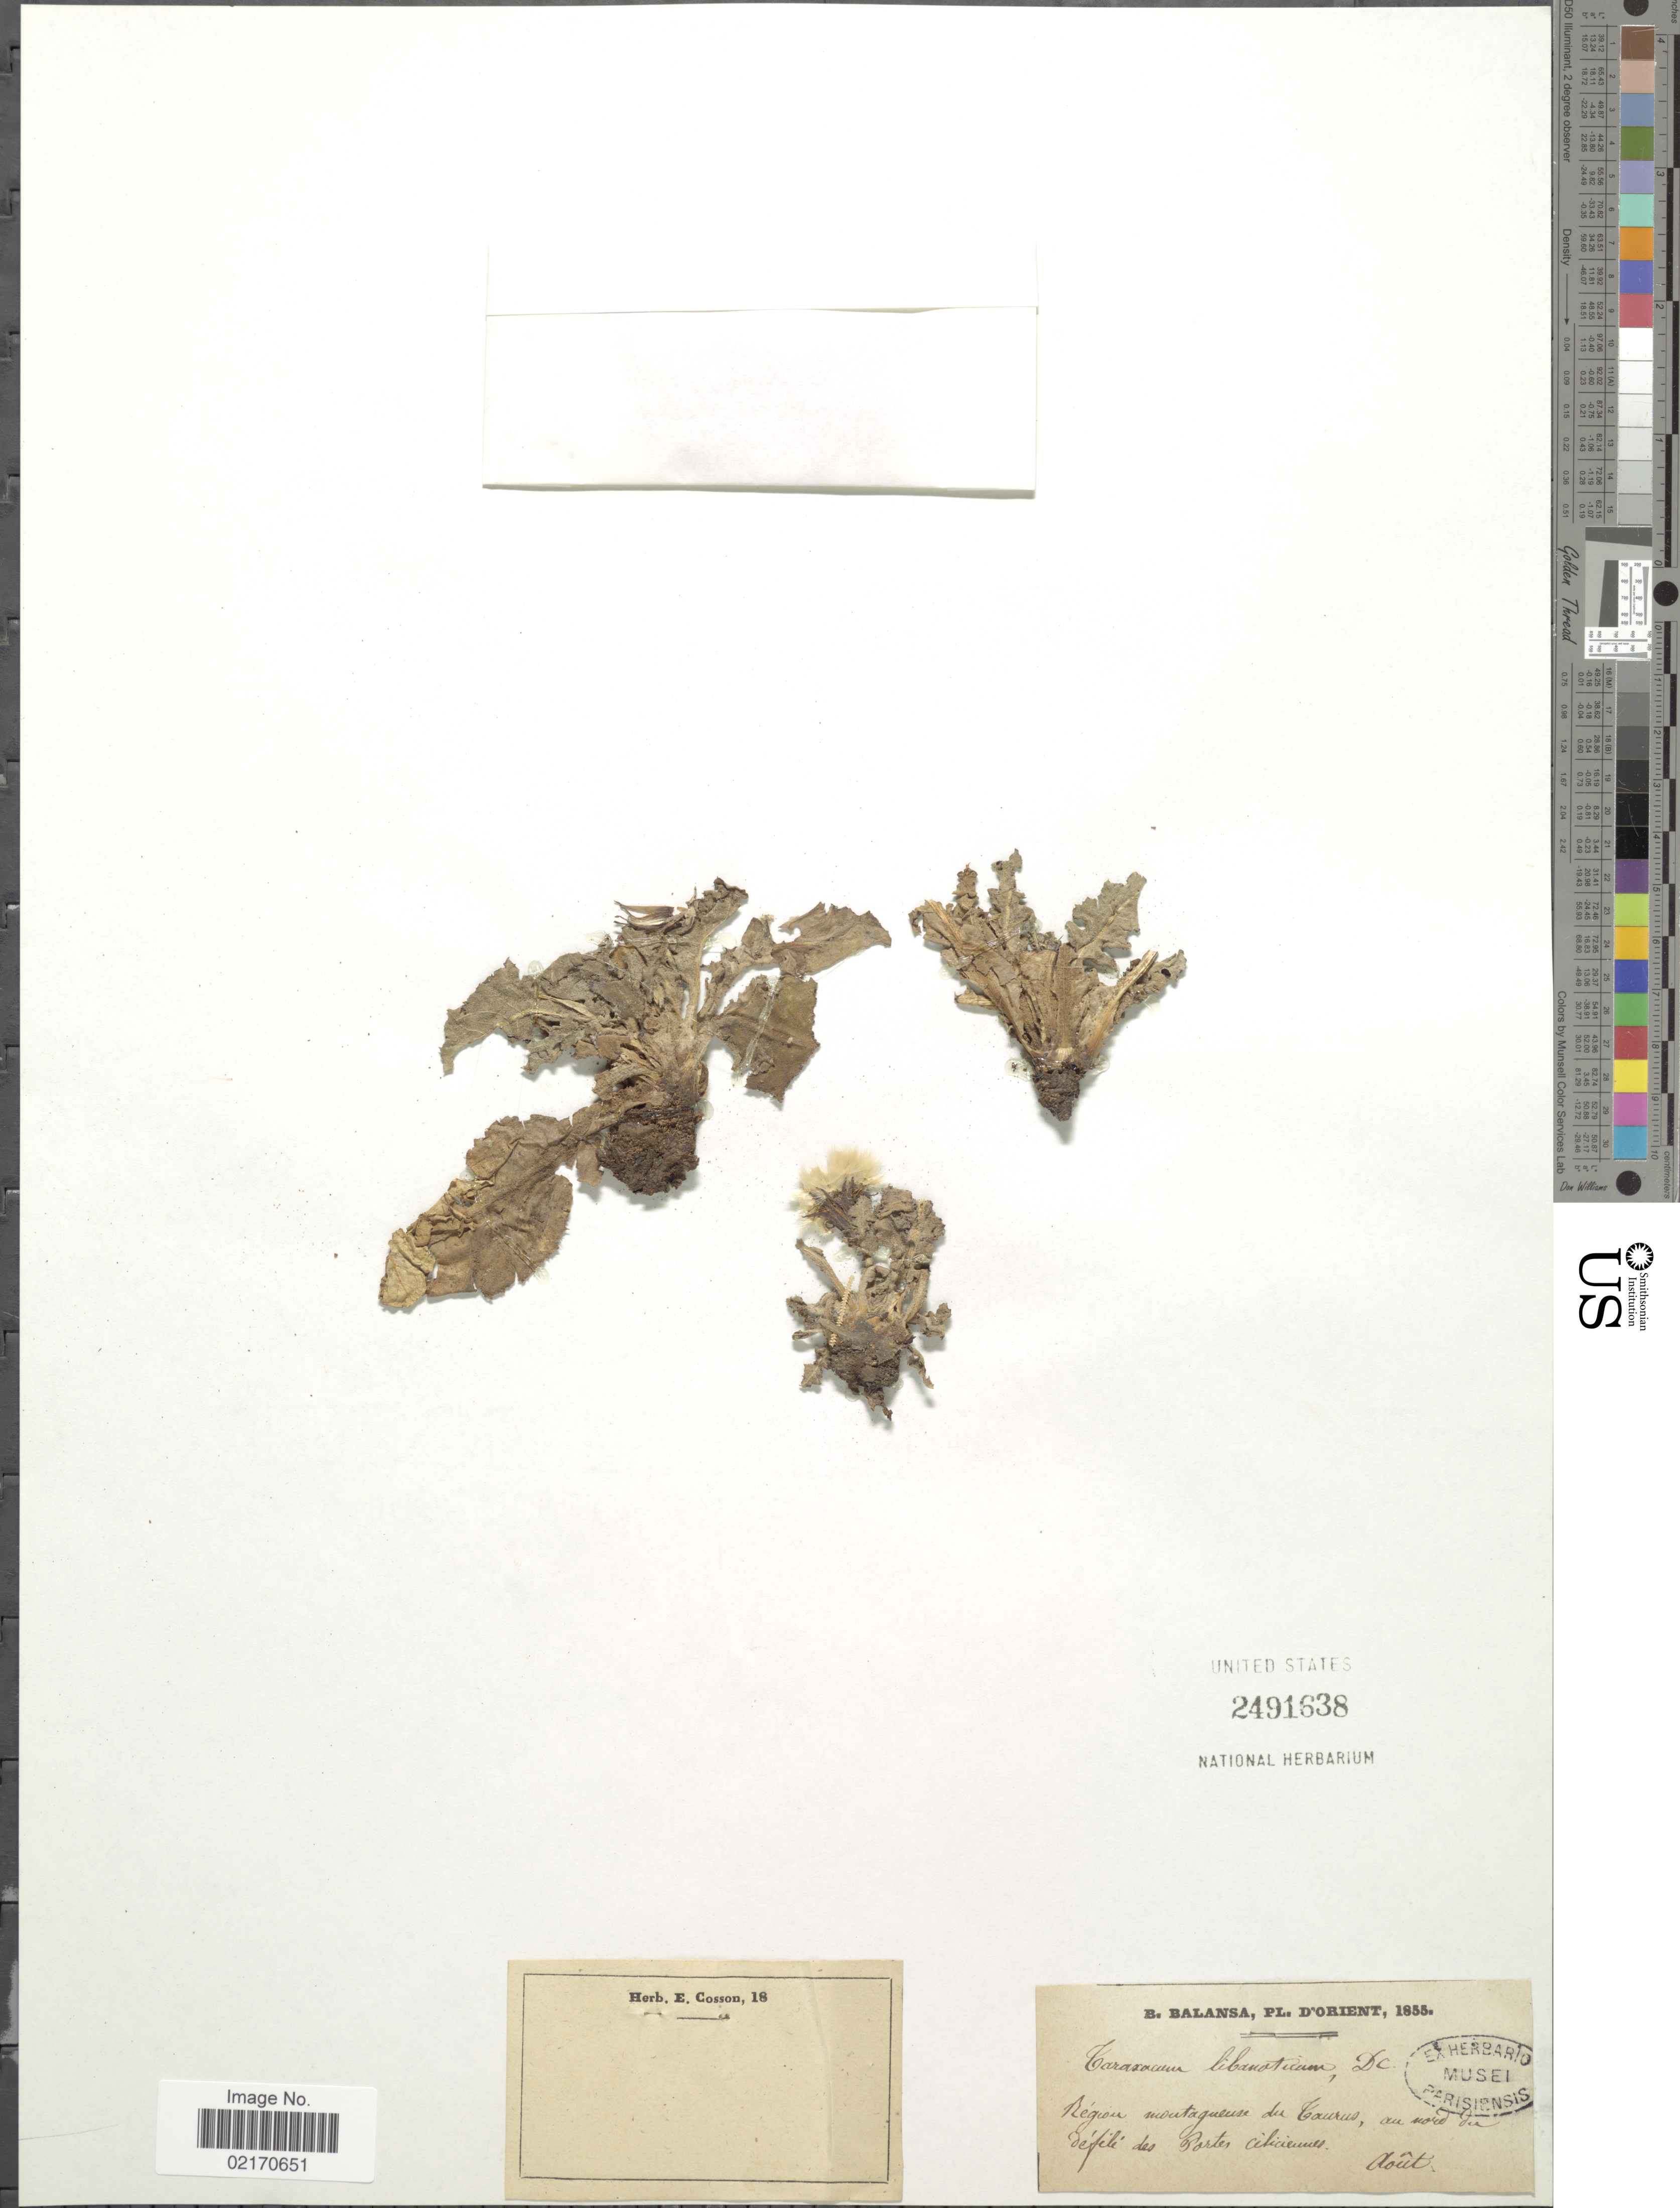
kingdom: Plantae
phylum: Tracheophyta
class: Magnoliopsida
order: Asterales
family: Asteraceae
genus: Taraxacum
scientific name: Taraxacum serotinum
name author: (Waldst. & Kit.) Fisch.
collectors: B. Balansa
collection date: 1855-08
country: Turkey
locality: D'Orient, Region montageuse du Tauras, au nord du defele des Portes cilicieunes. [interpreted]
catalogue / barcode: US 2491638